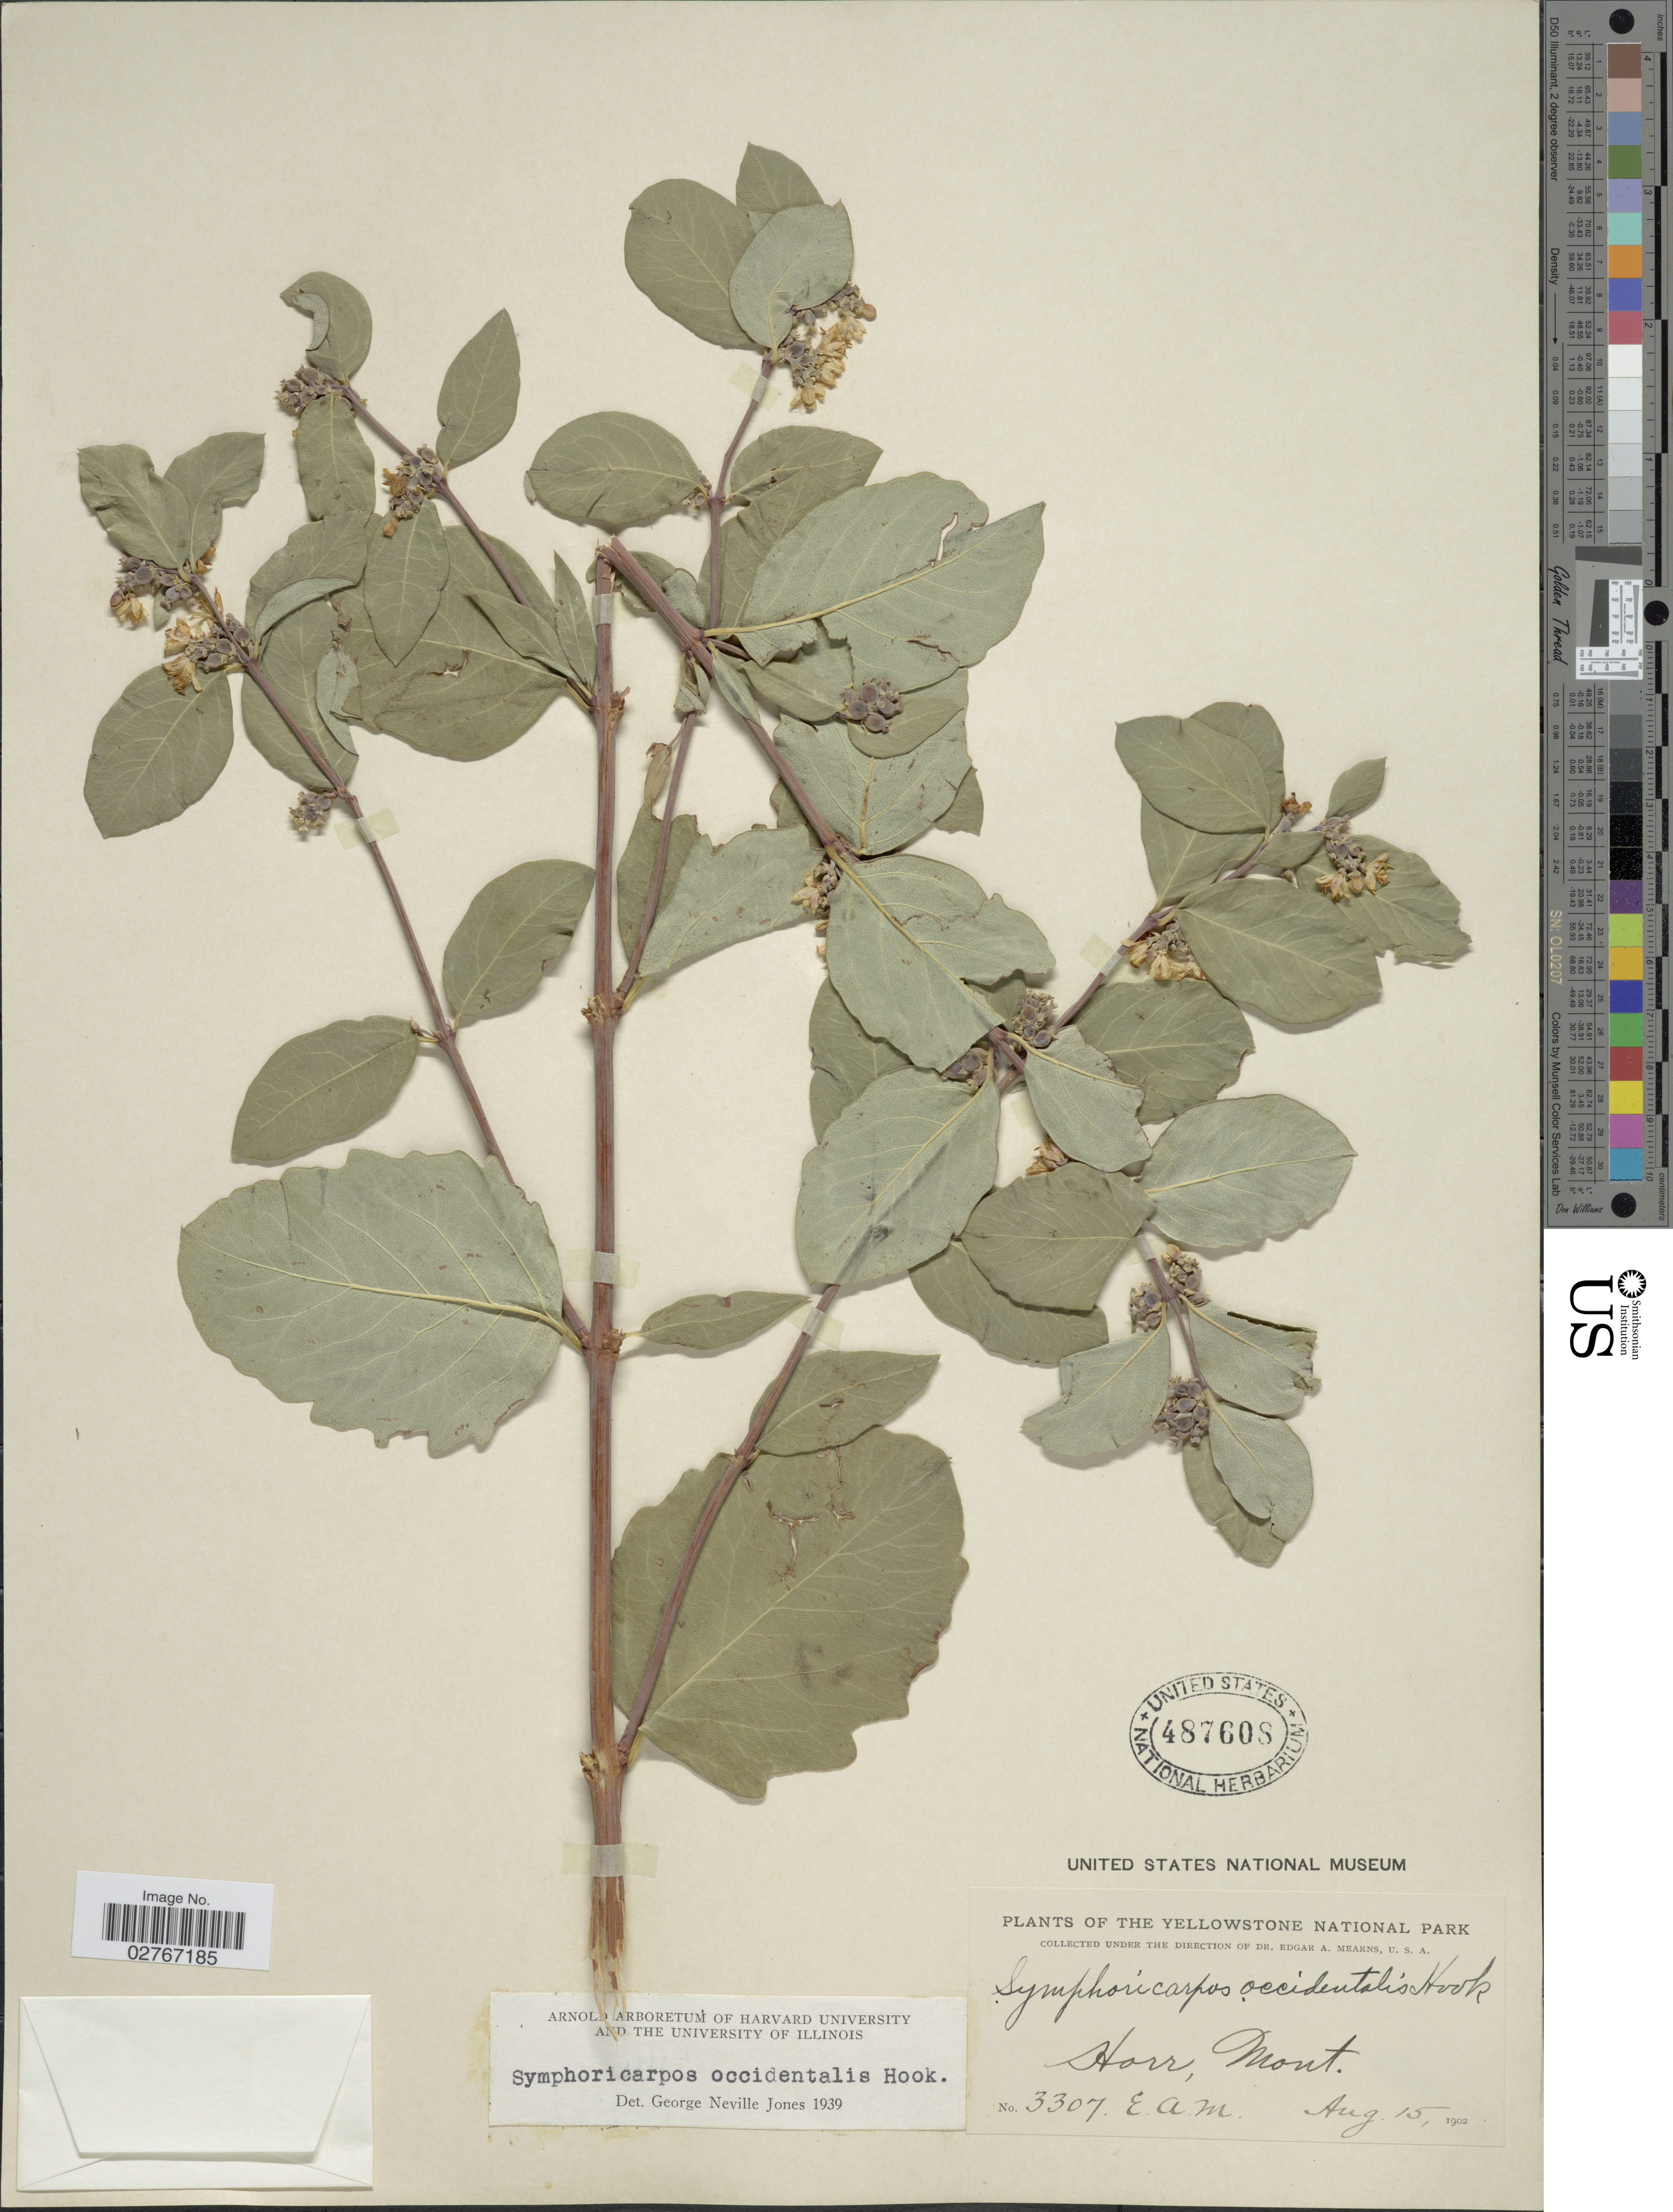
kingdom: Plantae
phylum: Tracheophyta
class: Magnoliopsida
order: Dipsacales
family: Caprifoliaceae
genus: Symphoricarpos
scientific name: Symphoricarpos occidentalis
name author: (R. Br.) Hook.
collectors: E. A. Mearns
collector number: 3307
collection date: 1902-08-15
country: United States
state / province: Montana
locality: The Yellowstone Park, Horr, Mont.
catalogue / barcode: US 487608